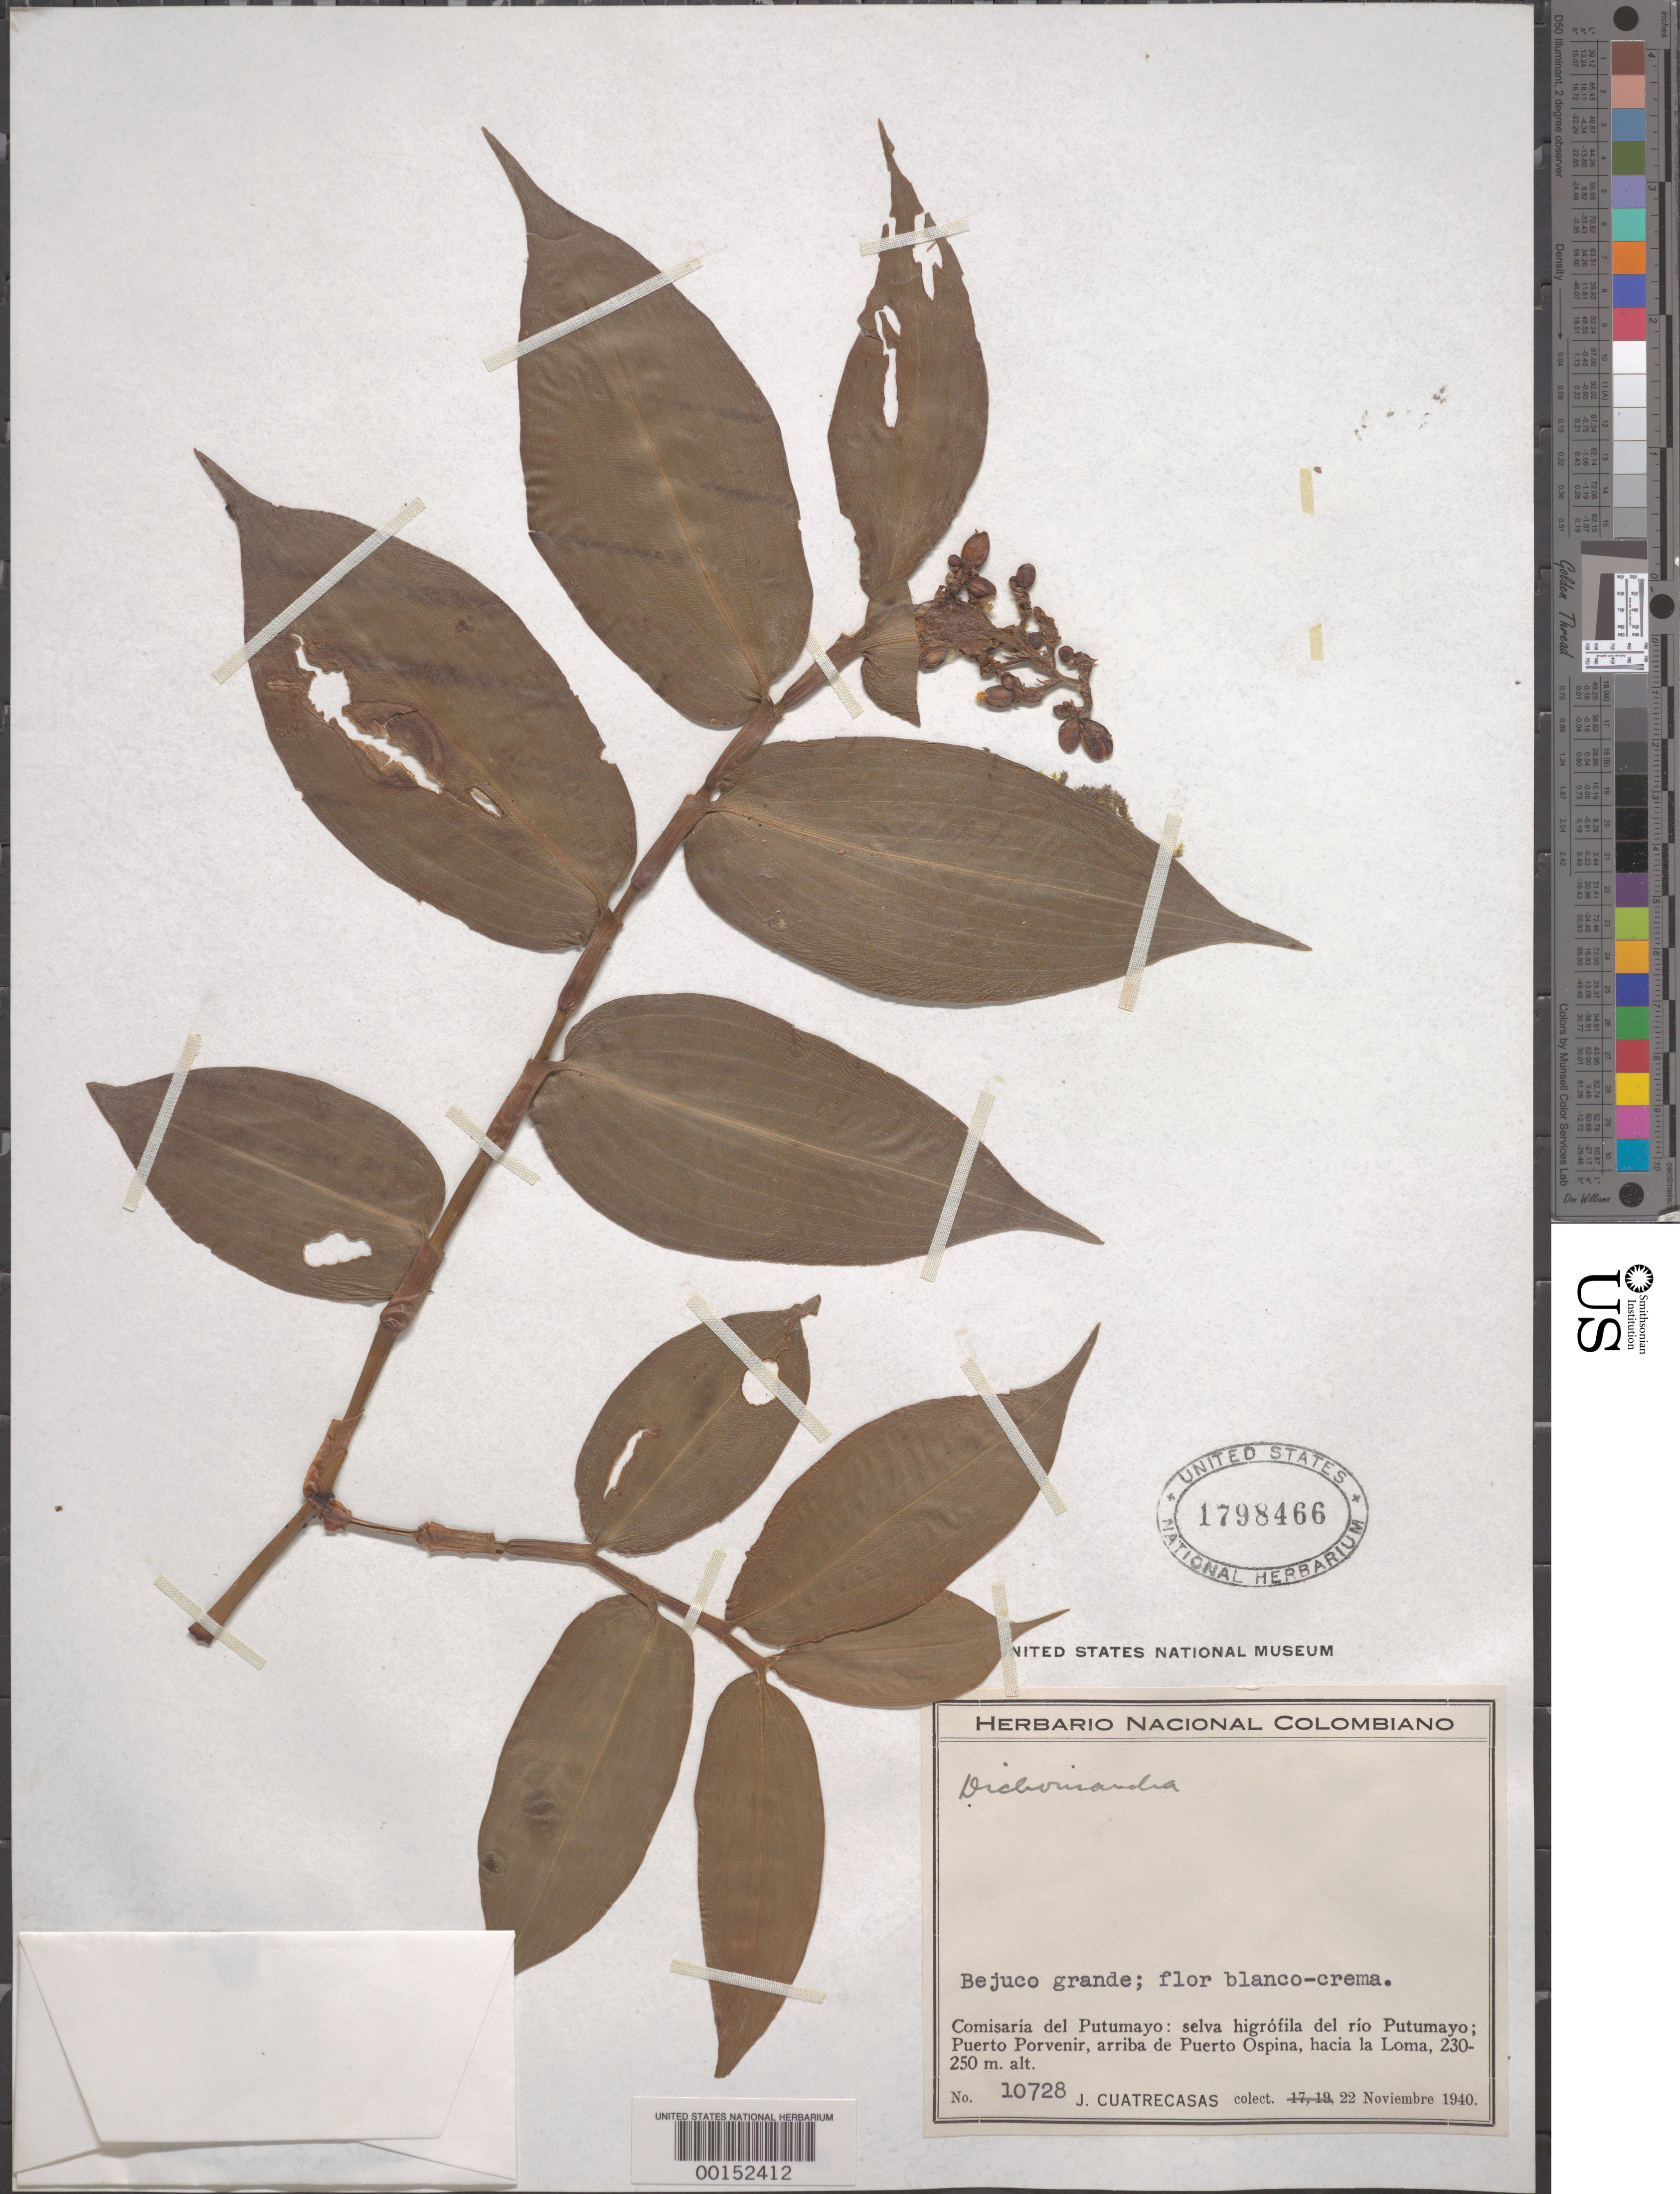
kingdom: Plantae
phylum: Tracheophyta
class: Liliopsida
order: Commelinales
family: Commelinaceae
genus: Dichorisandra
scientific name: Dichorisandra hexandra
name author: (Aubl.) Standl.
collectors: J. Cuatrecasas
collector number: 10728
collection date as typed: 22 Nov 1940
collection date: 1940-11-22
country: Colombia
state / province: Putumayo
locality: Puerto porvenir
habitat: Forest bordering river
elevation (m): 230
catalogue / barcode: US 1798466